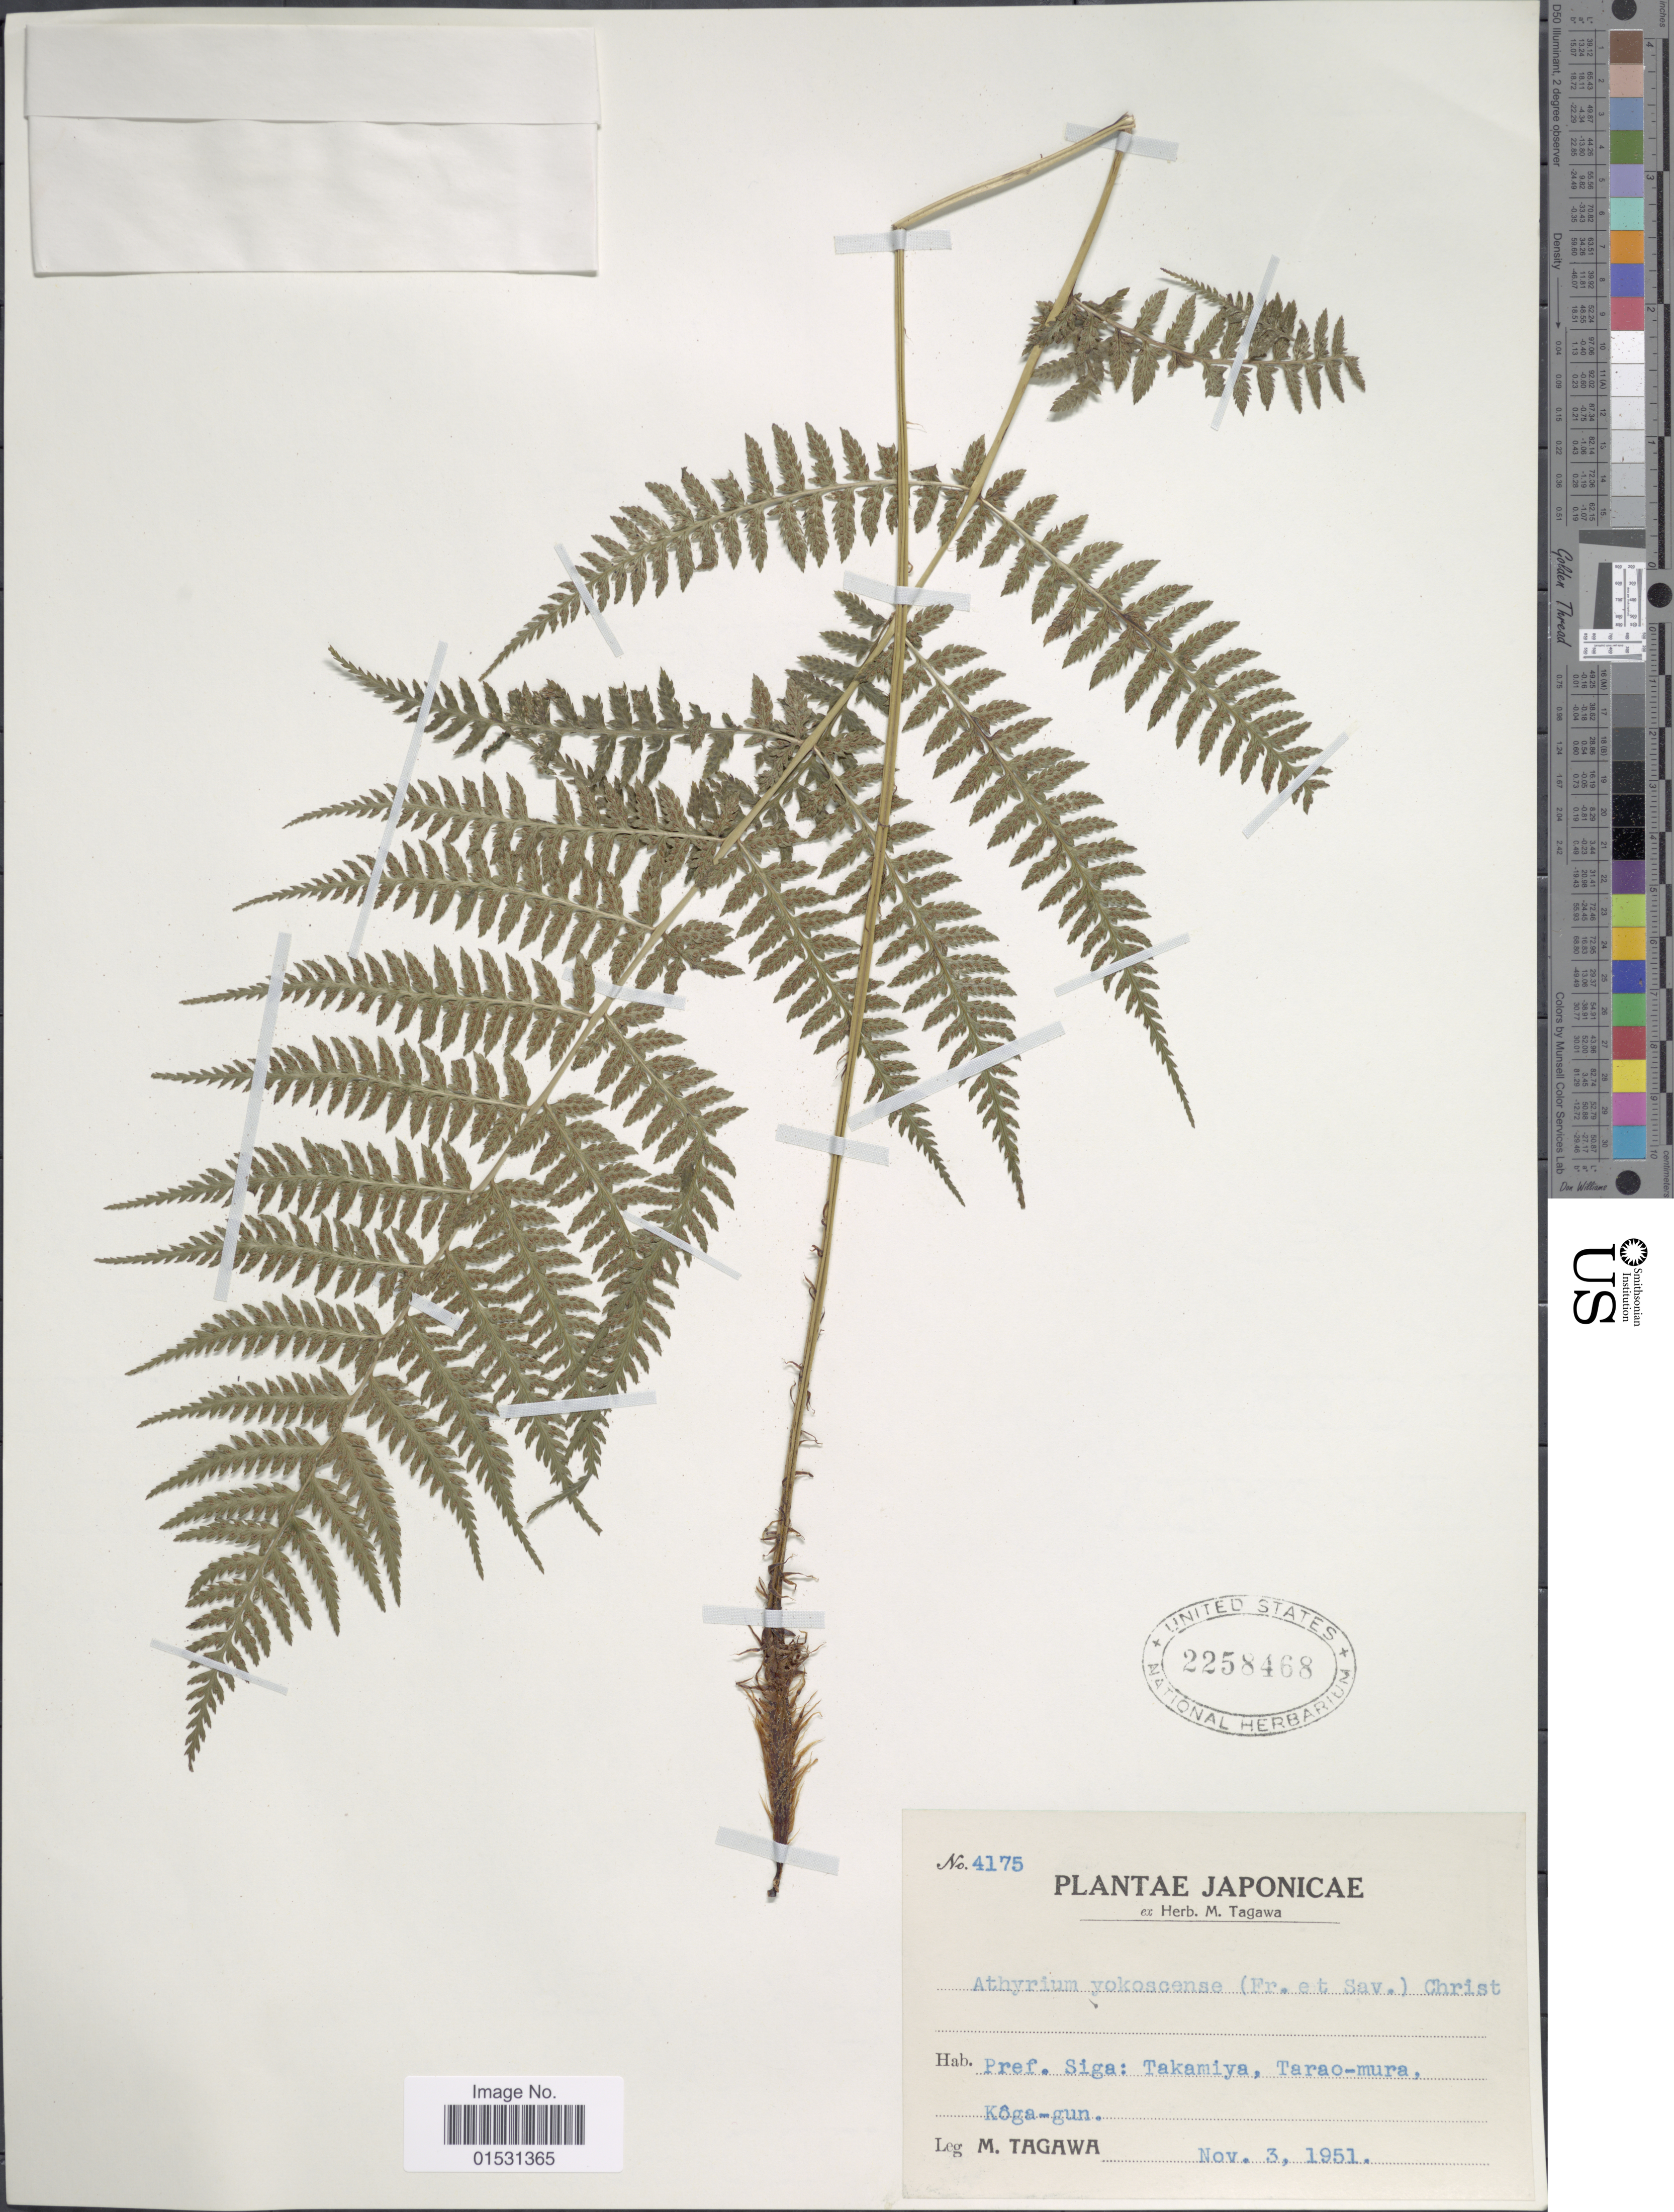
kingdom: Plantae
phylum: Tracheophyta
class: Polypodiopsida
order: Polypodiales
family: Athyriaceae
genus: Athyrium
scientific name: Athyrium yokoscense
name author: (Franch. & Sav.) Christ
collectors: M. Tagawa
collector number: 4175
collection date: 1951-11-03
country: Japan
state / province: Siga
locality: Japonicae. Pref. Siga: Takamiya, Tarao-mura, Koga-gun.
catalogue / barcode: US 2258468